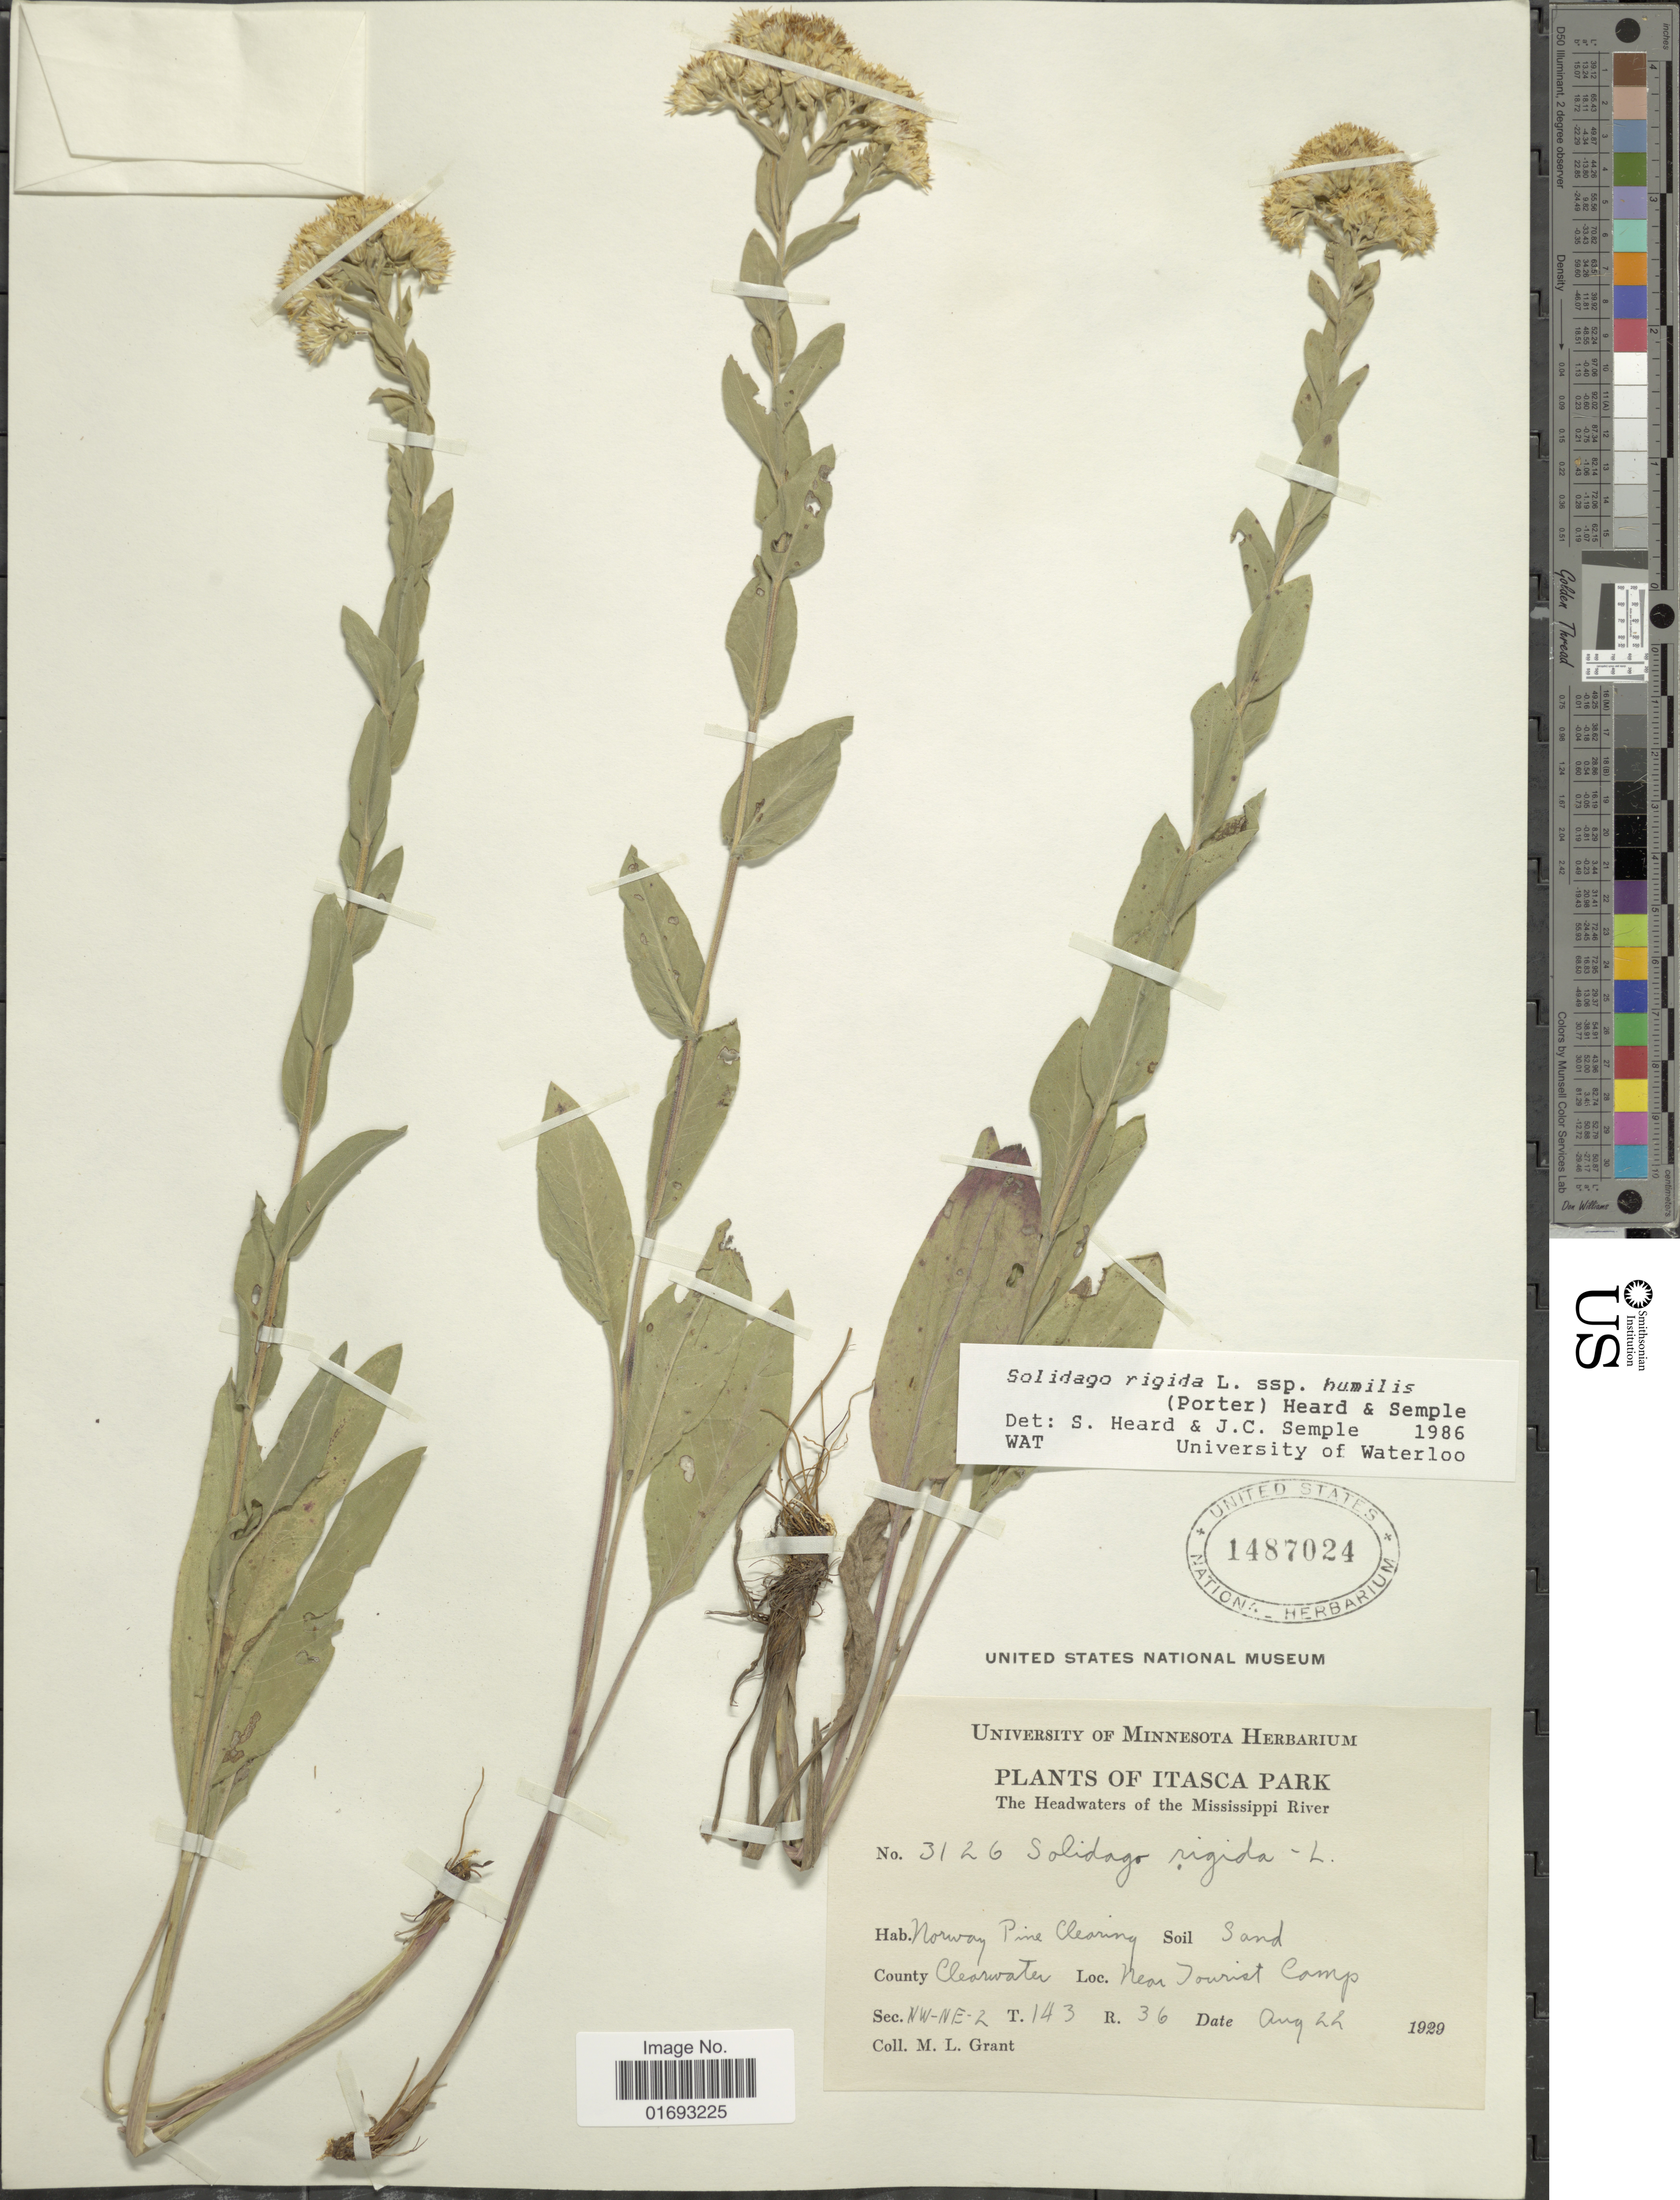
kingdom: Plantae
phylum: Tracheophyta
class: Magnoliopsida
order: Asterales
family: Asteraceae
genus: Oligoneuron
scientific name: Oligoneuron rigidum var. humile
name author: (Porter) G.L. Nesom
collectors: M. L. Grant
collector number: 3126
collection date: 1929-08-22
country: United States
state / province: Minnesota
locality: Itasca Park, the Headwaters of the Mississippi River, Norway Pine Clearing, Soil Sand, Clearwater County, near Tourist Camp, NW-NE-2, T. 143, R. 36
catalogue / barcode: US 1487024